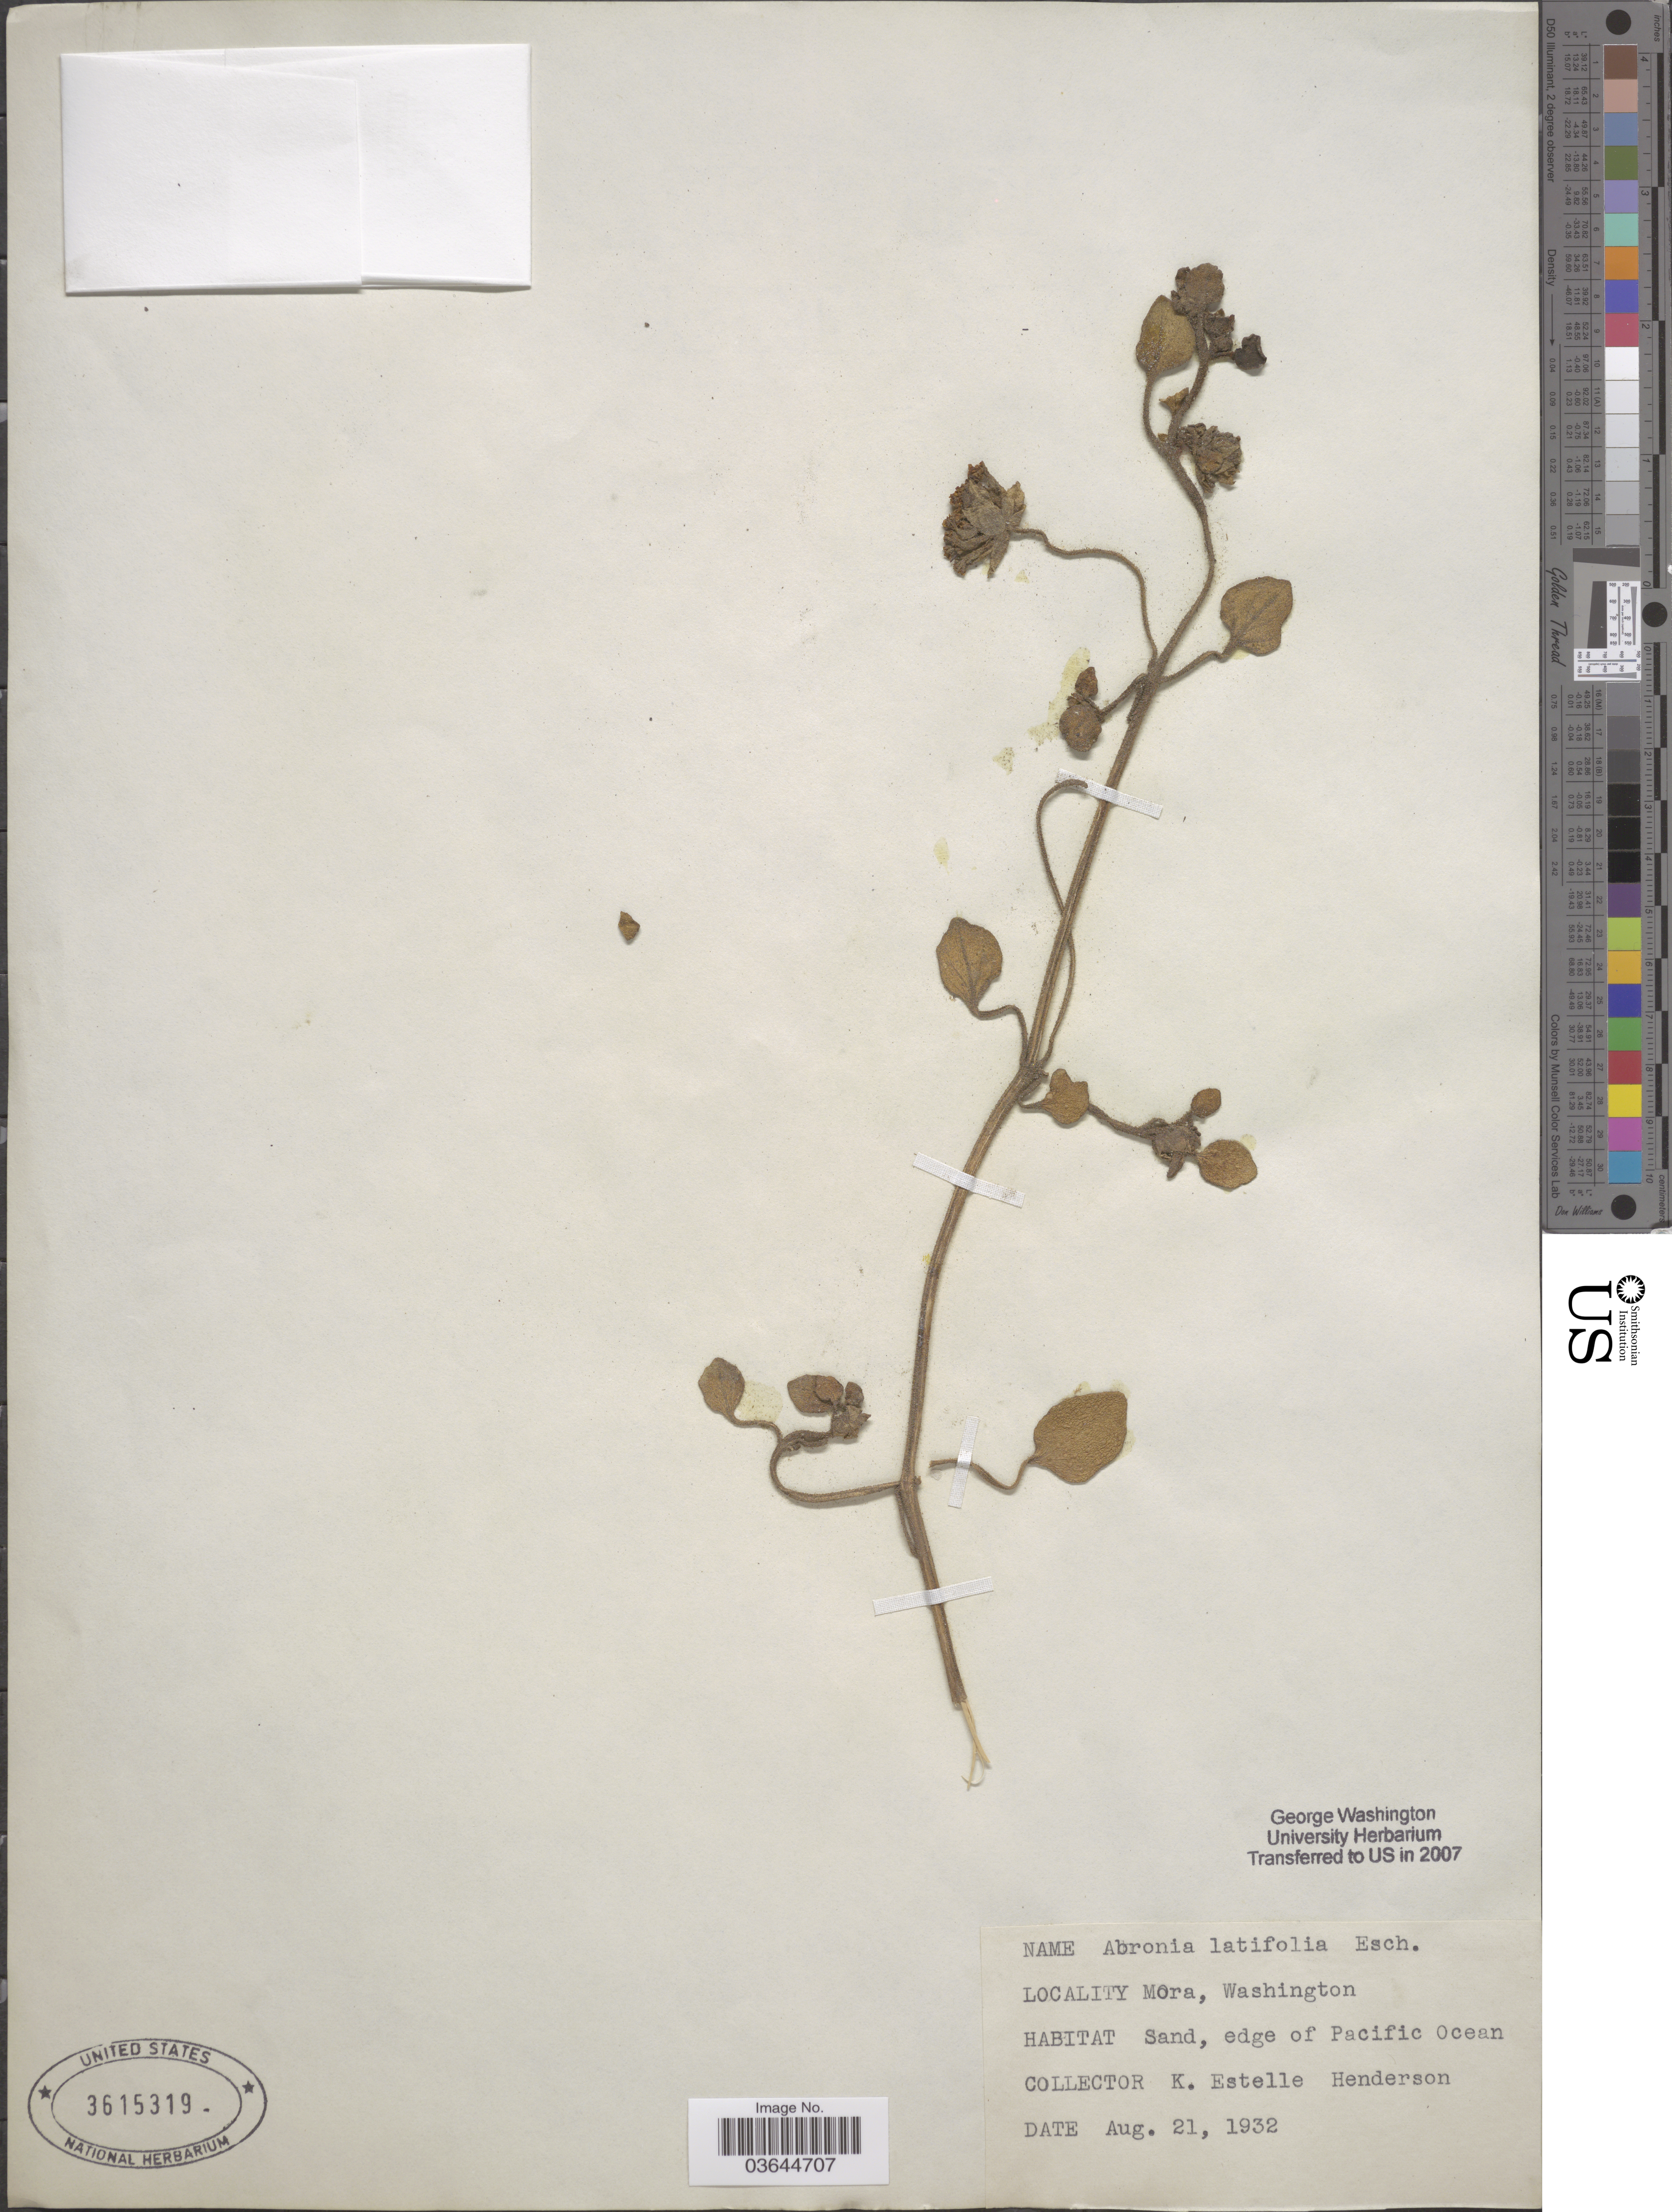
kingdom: Plantae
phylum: Tracheophyta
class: Magnoliopsida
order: Caryophyllales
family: Nyctaginaceae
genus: Abronia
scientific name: Abronia latifolia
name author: Eschsch.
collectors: K. Henderson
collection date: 1932-08-21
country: United States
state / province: Washington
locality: Mora. Sand, edge of Pacific Ocean.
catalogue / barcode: US 3615319